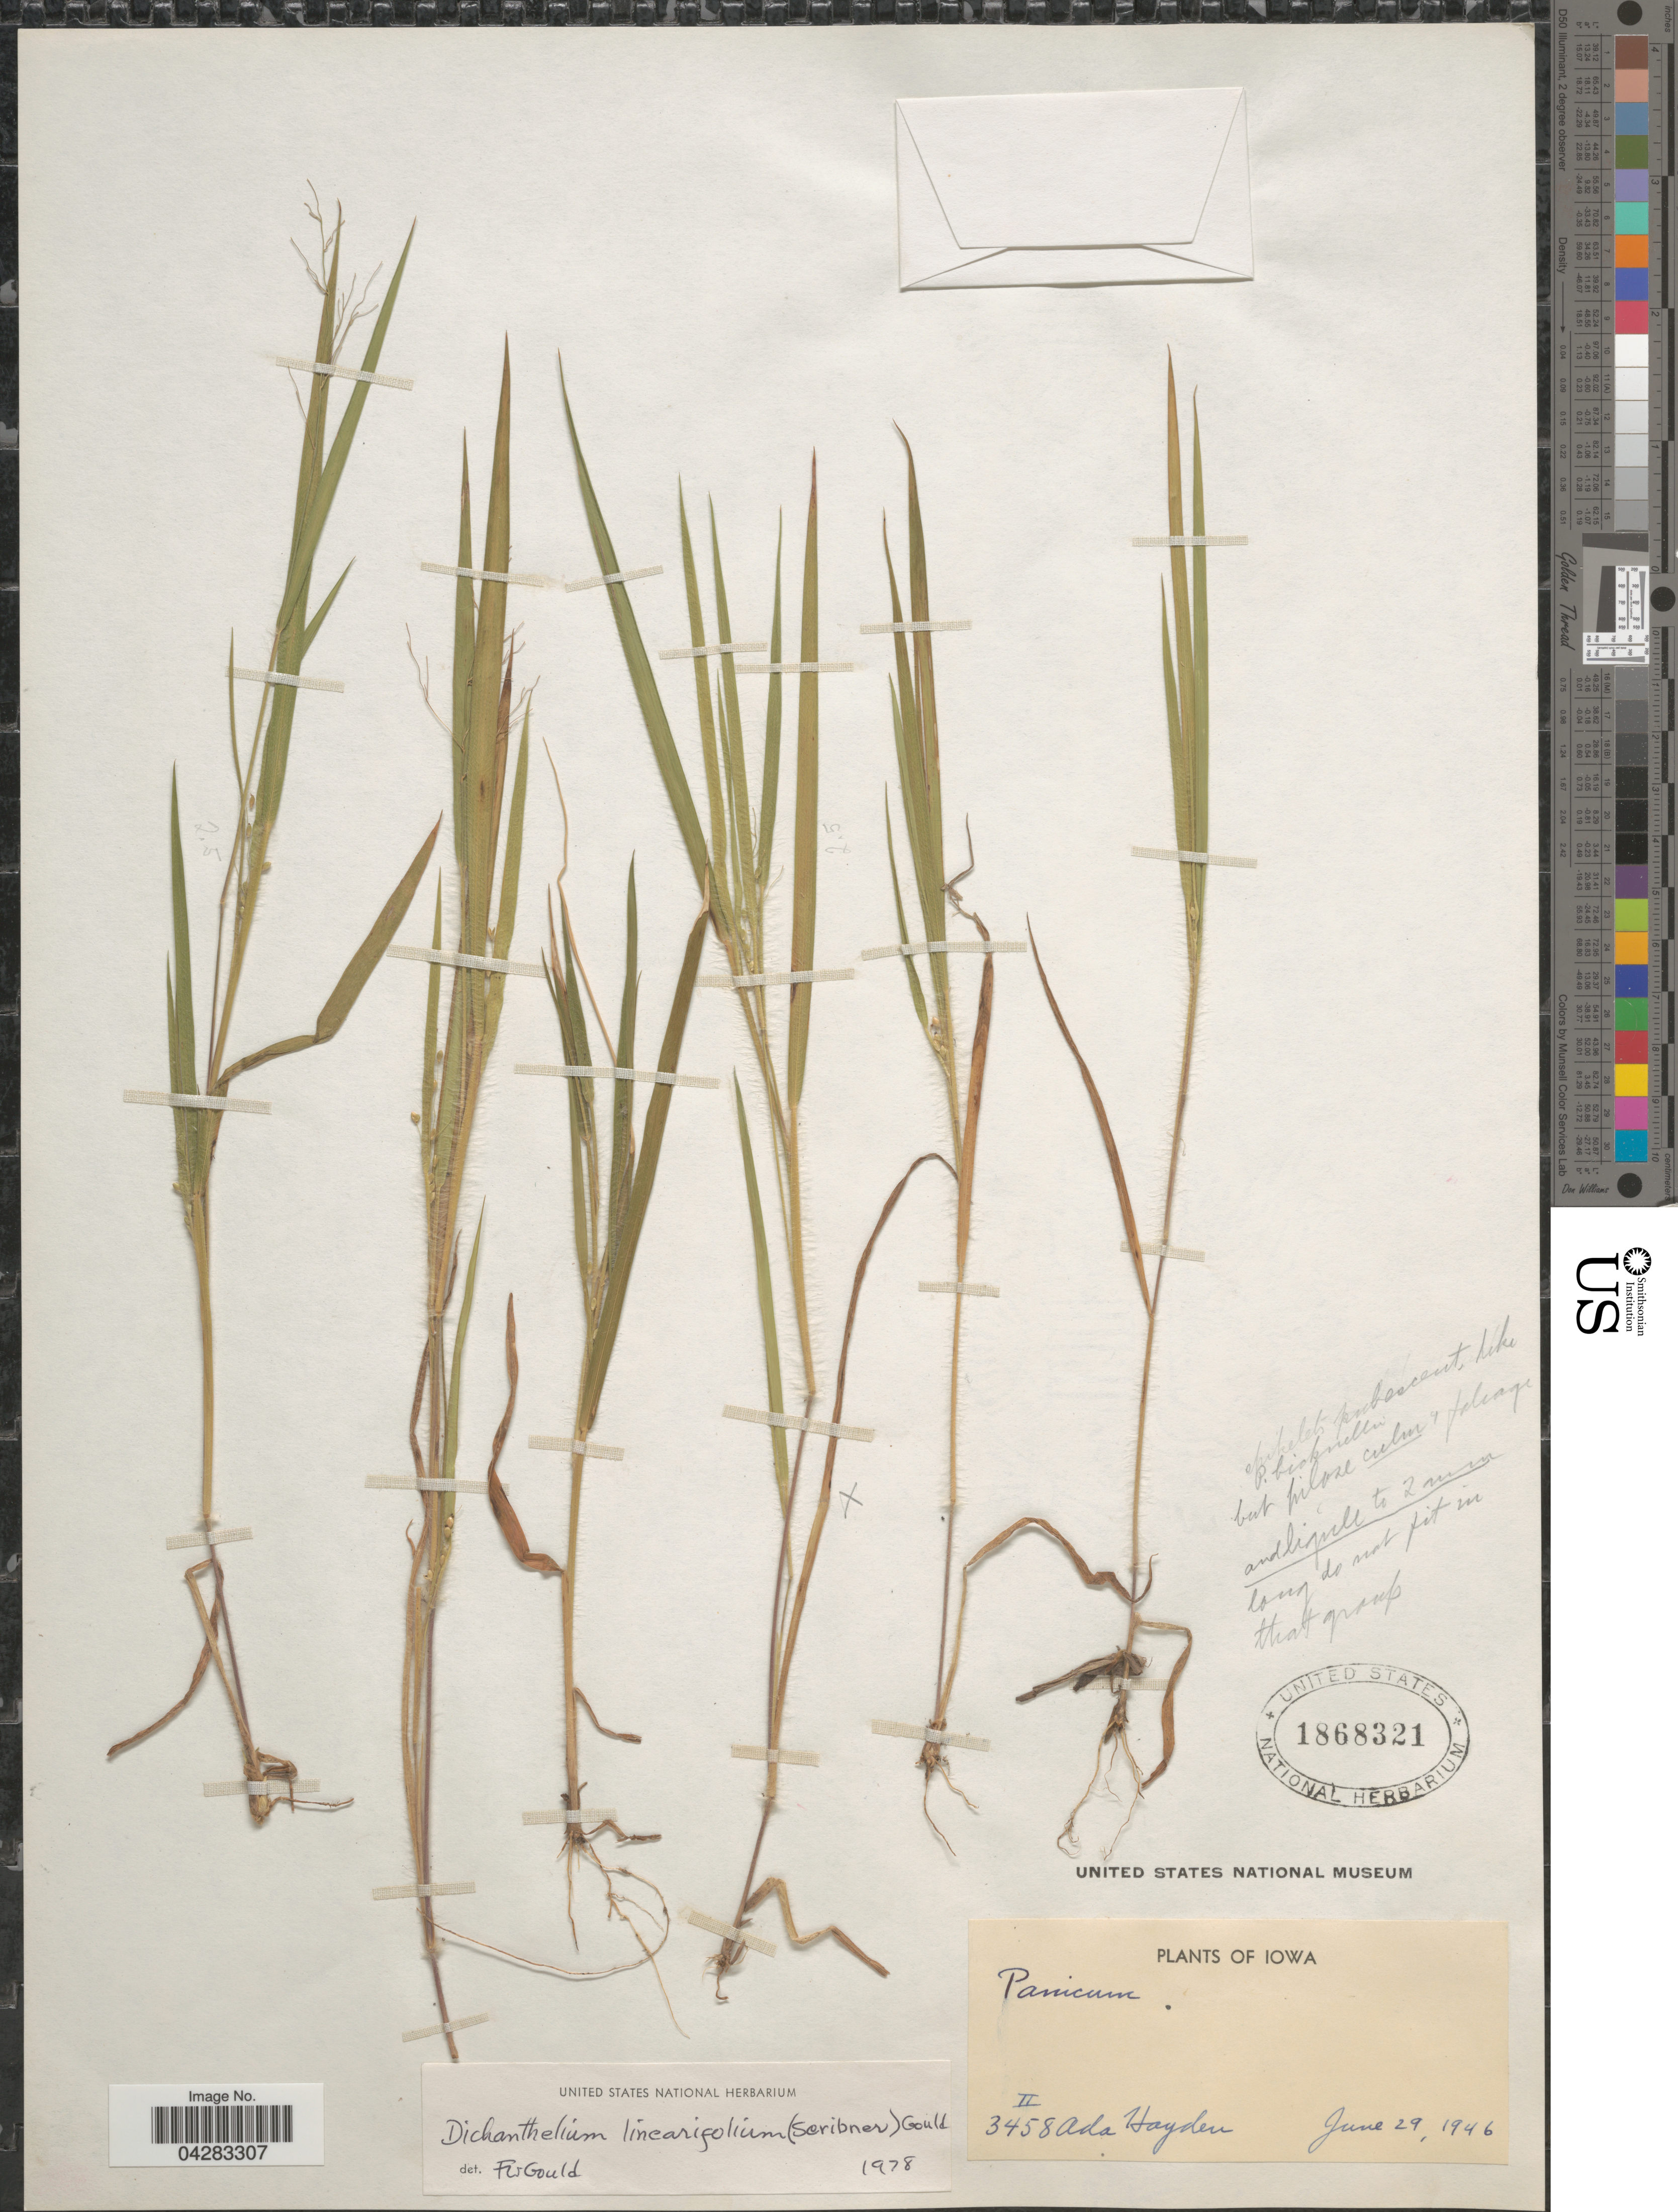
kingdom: Plantae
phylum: Tracheophyta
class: Liliopsida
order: Poales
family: Poaceae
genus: Dichanthelium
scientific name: Dichanthelium linearifolium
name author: (Scribn.) Gould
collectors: Ada Hayden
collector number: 3458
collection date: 1946-06-29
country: United States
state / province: Iowa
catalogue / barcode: US 1868321